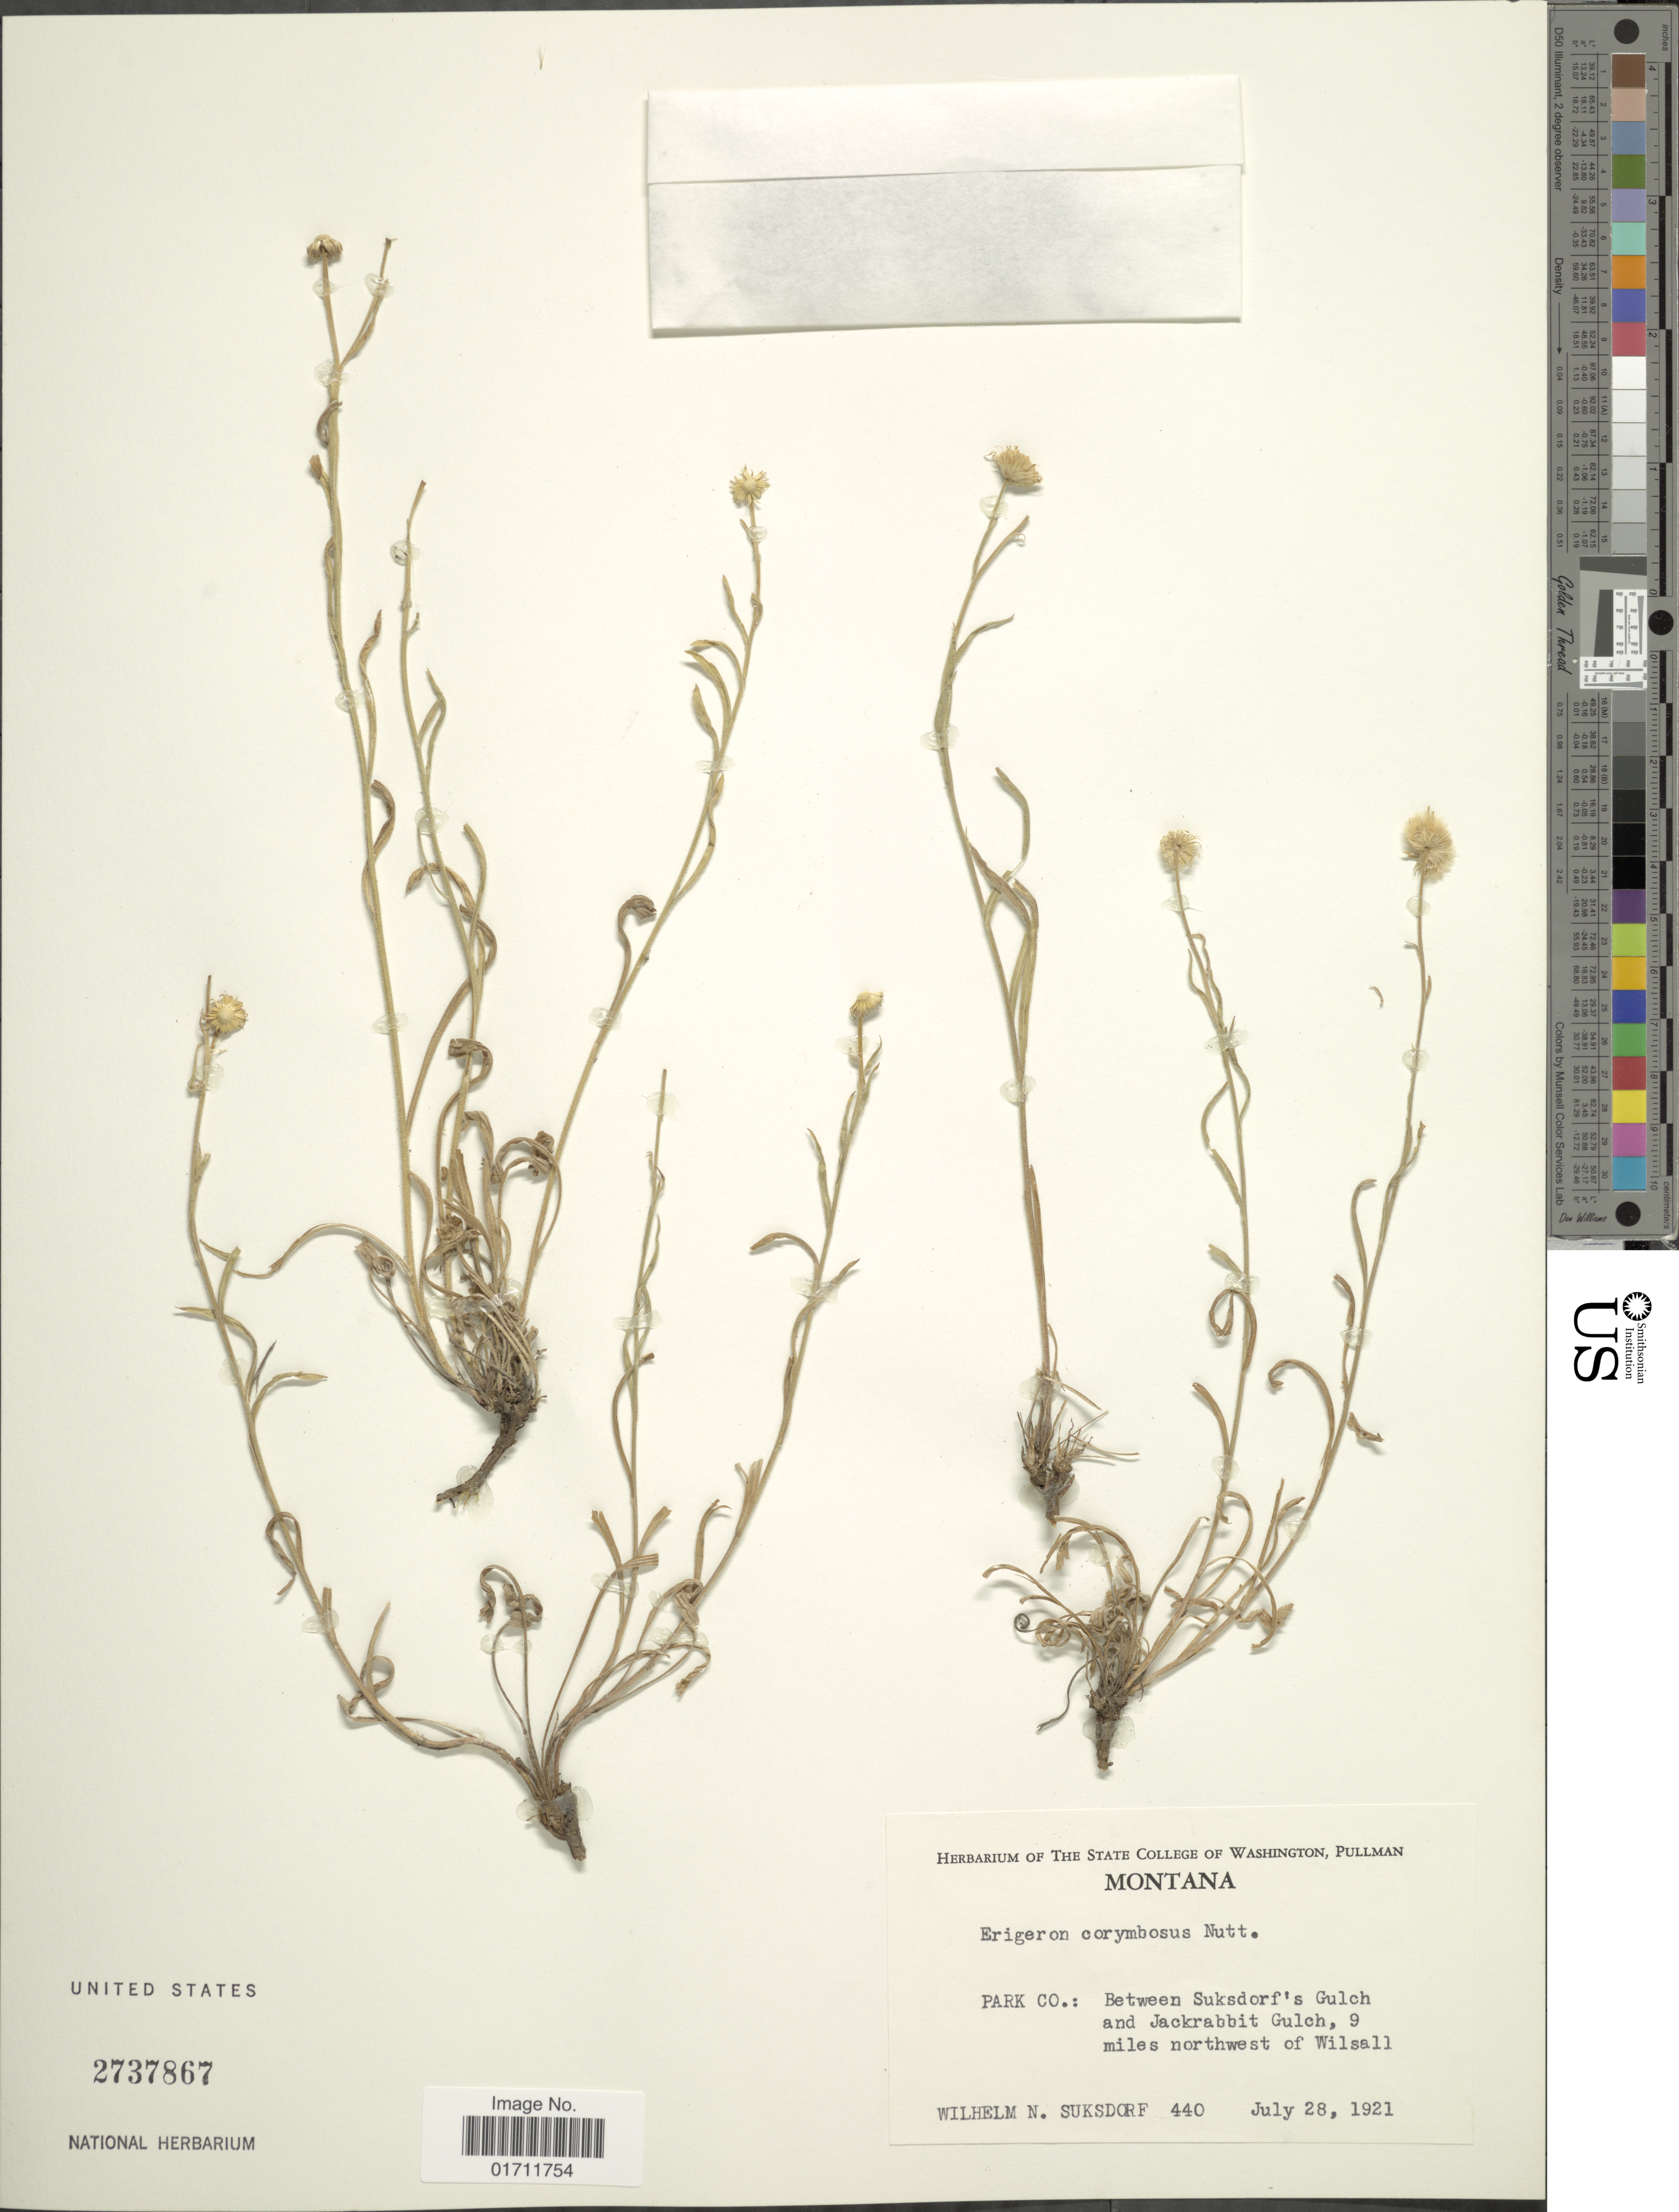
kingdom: Plantae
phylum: Tracheophyta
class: Magnoliopsida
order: Asterales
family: Asteraceae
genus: Erigeron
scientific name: Erigeron corymbosus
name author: Nutt.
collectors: W. N. Suksdorf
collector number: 440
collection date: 1921-07-28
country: United States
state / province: Montana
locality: Park Co.: Between Suksdpr's Gulch and Jackrabbit Gulch, 9 miles northwest of Wilsall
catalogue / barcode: US 2737867